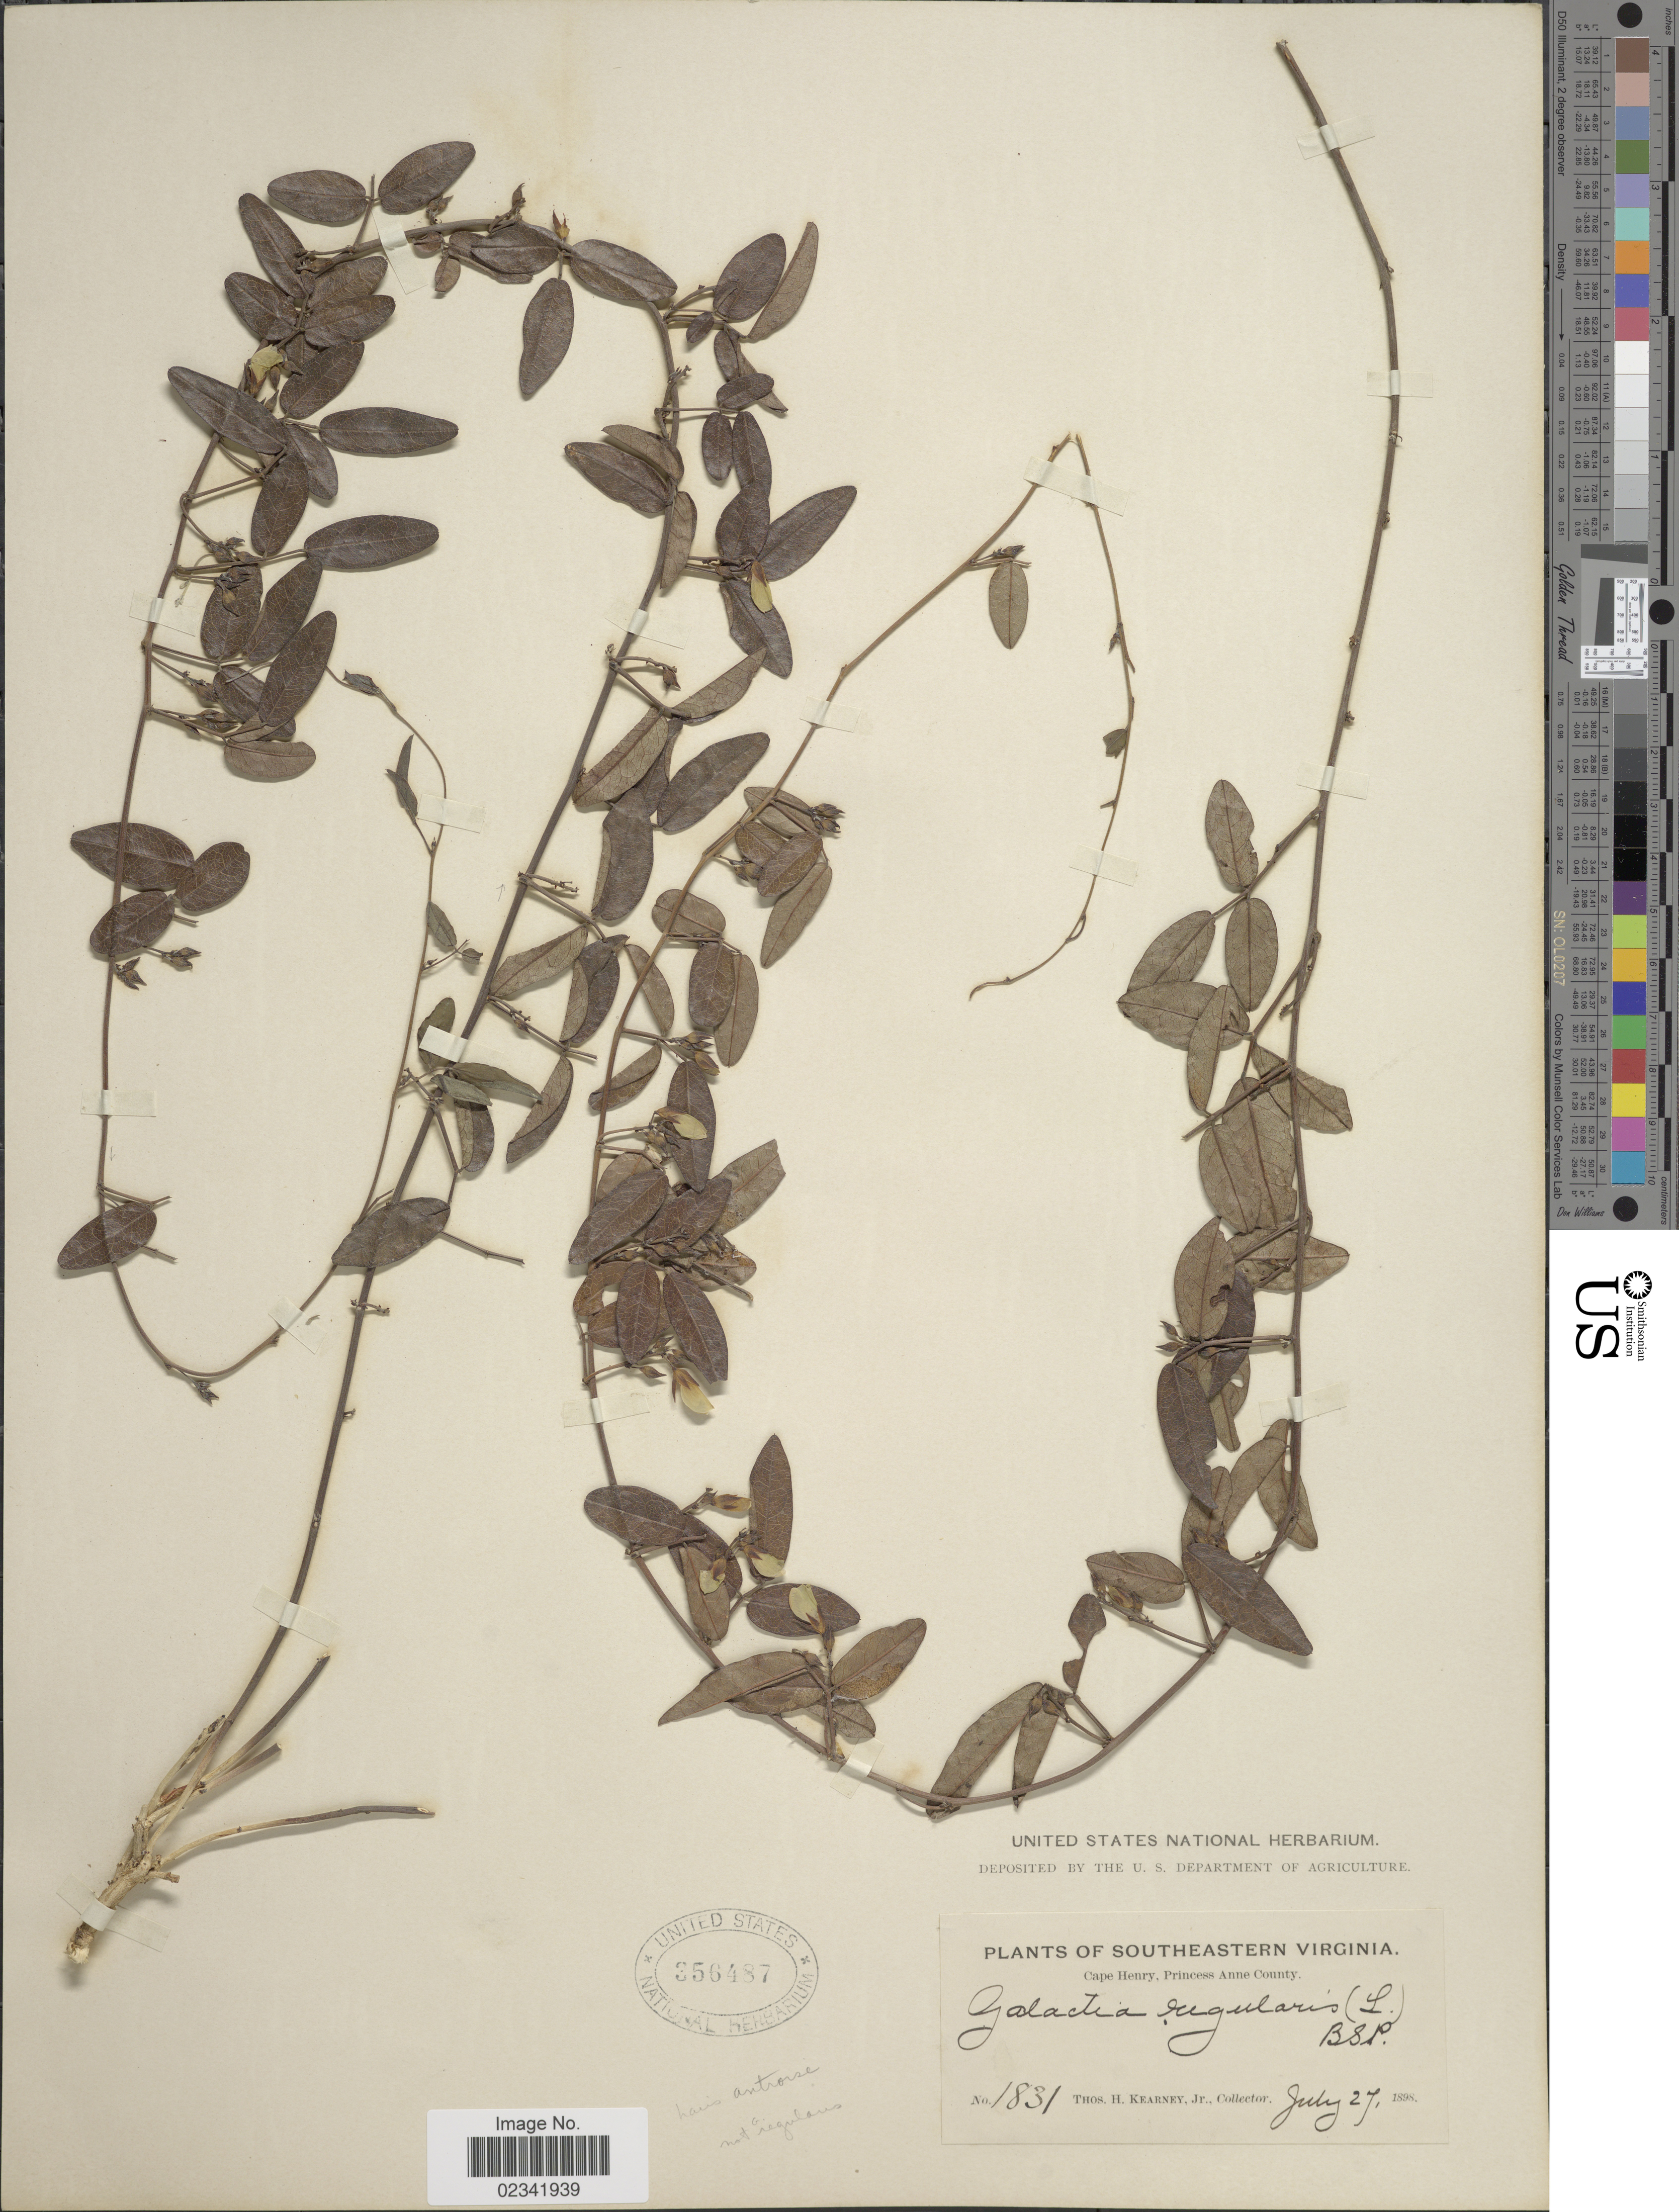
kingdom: Plantae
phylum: Tracheophyta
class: Magnoliopsida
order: Fabales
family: Fabaceae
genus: Galactia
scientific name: Galactia sp.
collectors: T. H. Kearney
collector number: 1831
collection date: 1898-07-27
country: United States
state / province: Virginia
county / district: City of Virginia Beach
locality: Southeastern Virginia, Cape Henry, Princess Anne County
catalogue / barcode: US 356487